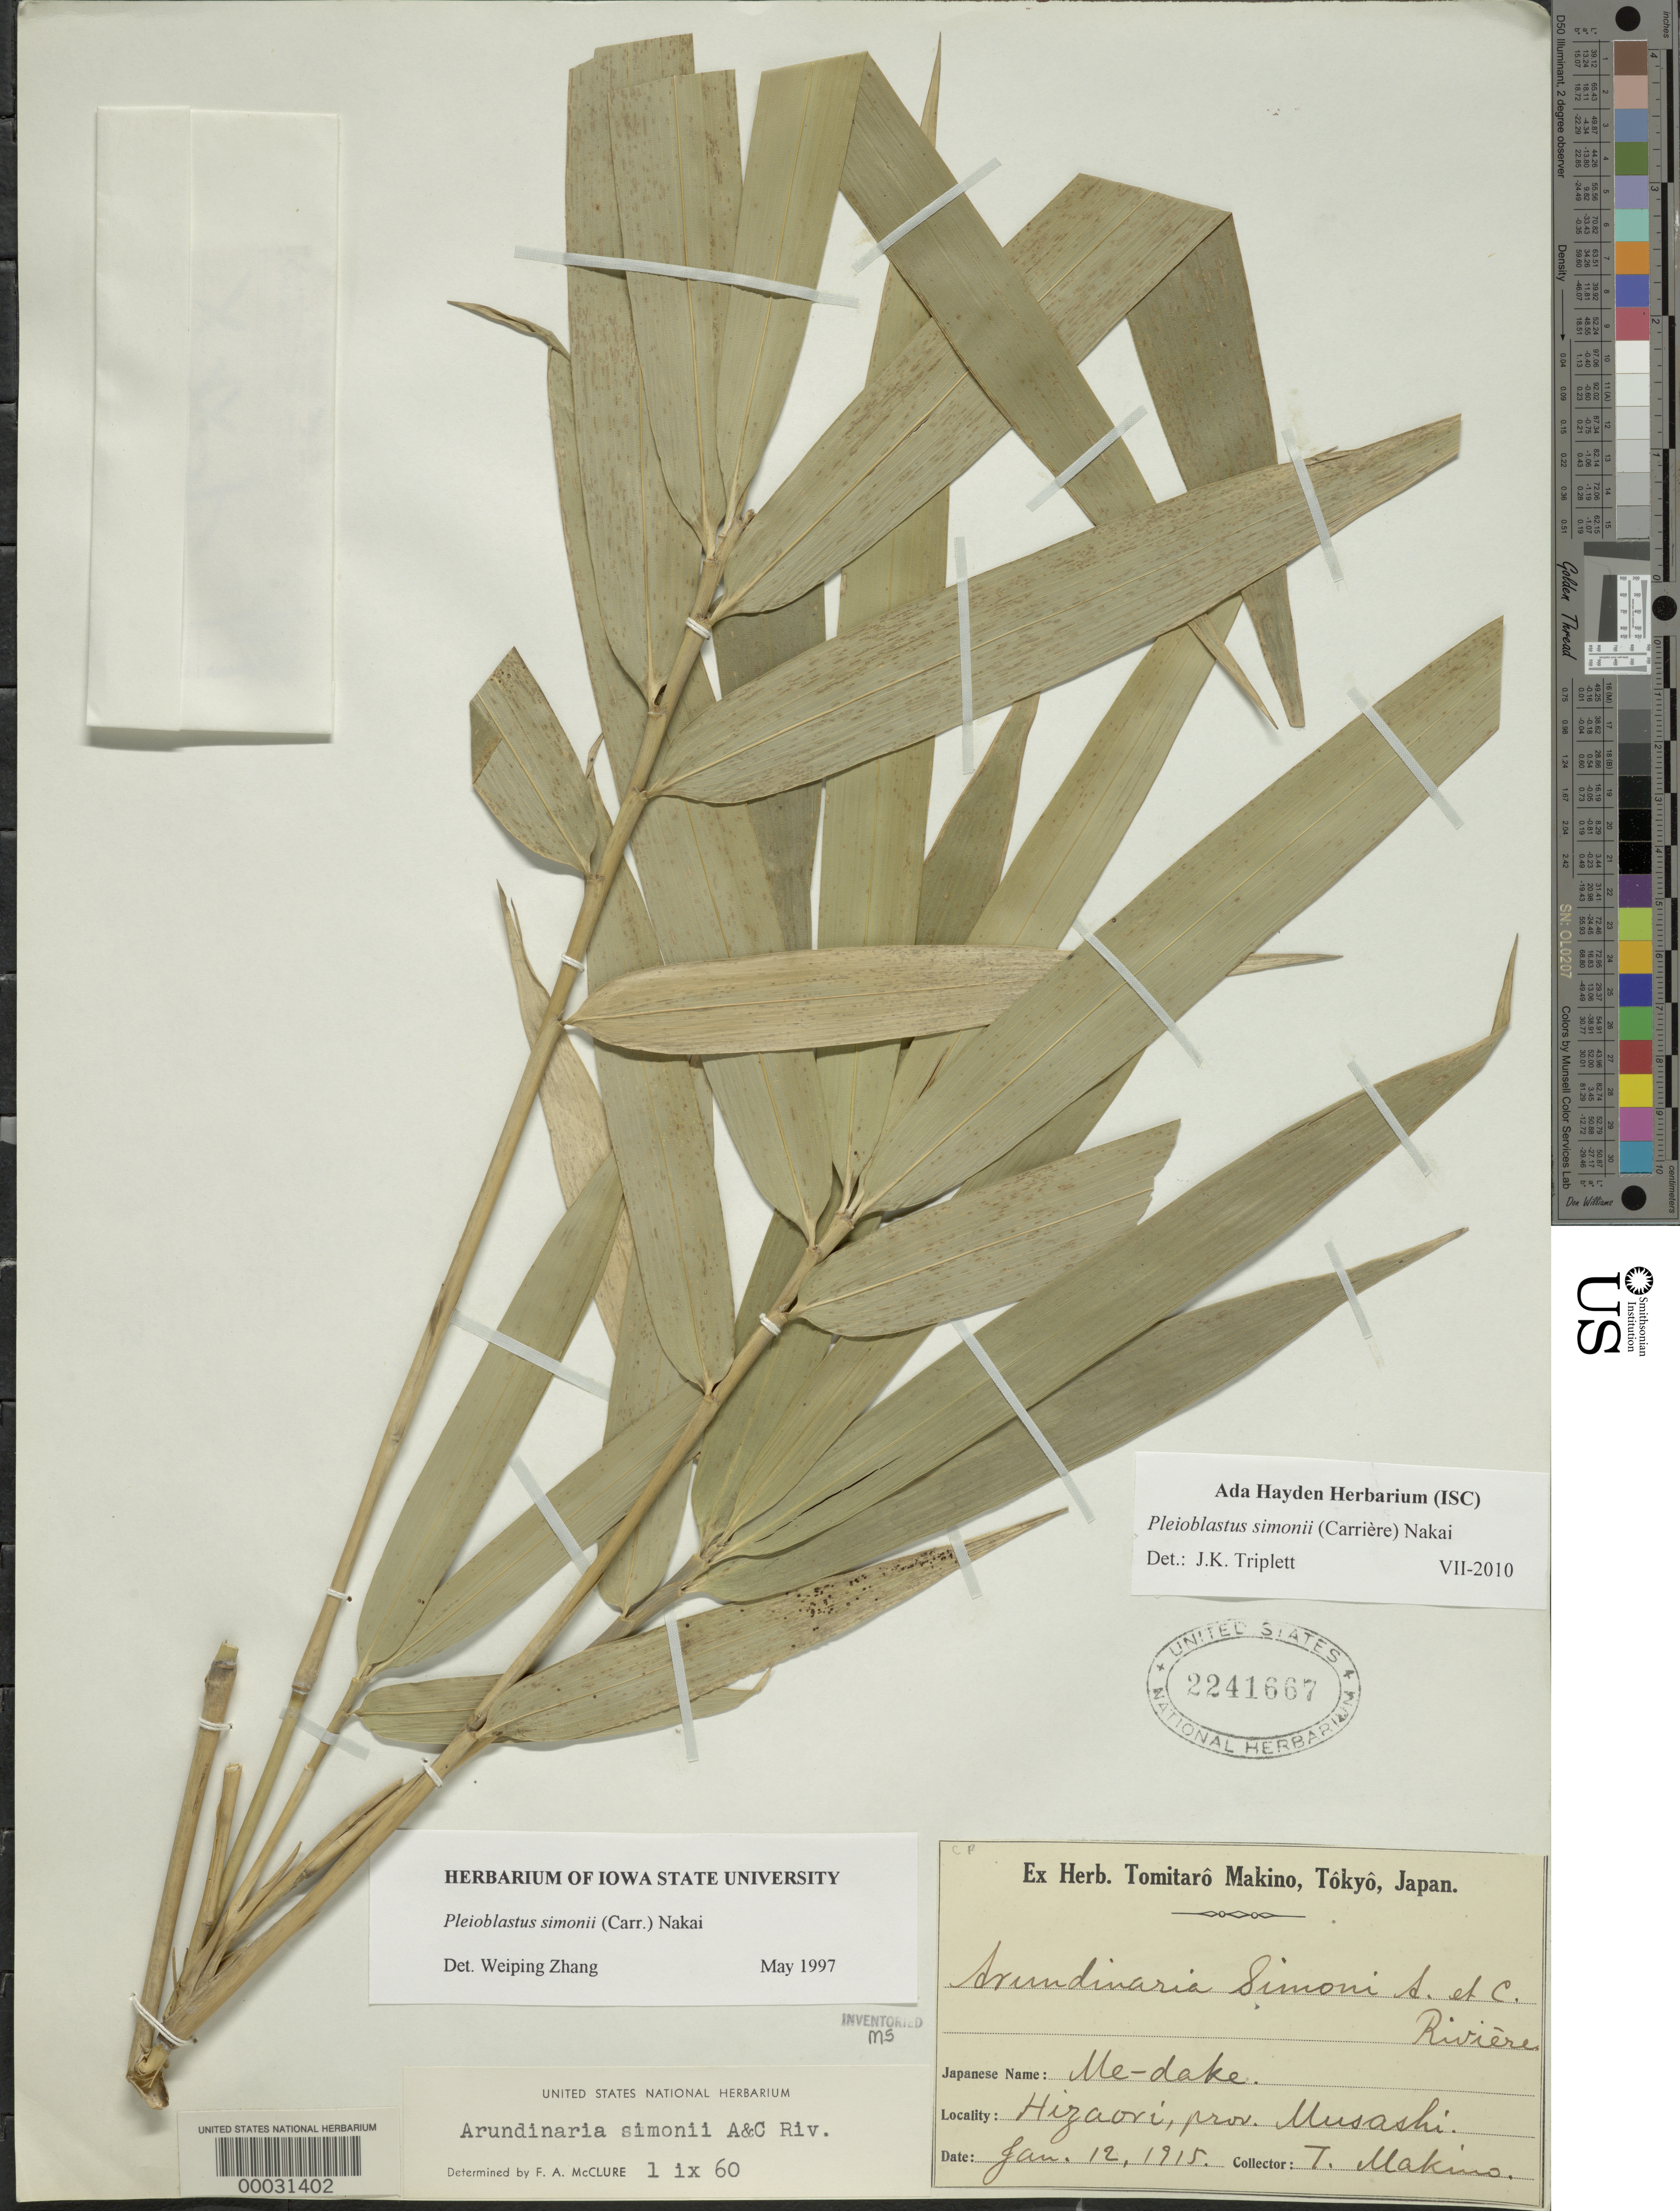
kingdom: Plantae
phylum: Tracheophyta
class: Liliopsida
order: Poales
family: Poaceae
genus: Pleioblastus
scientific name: Pleioblastus simonii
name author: (Carrière) Nakai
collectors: T. Makino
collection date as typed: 12 Jan 1915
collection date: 1915-01-12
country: Japan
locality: Hizaori. Musashi.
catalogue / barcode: US 2241667